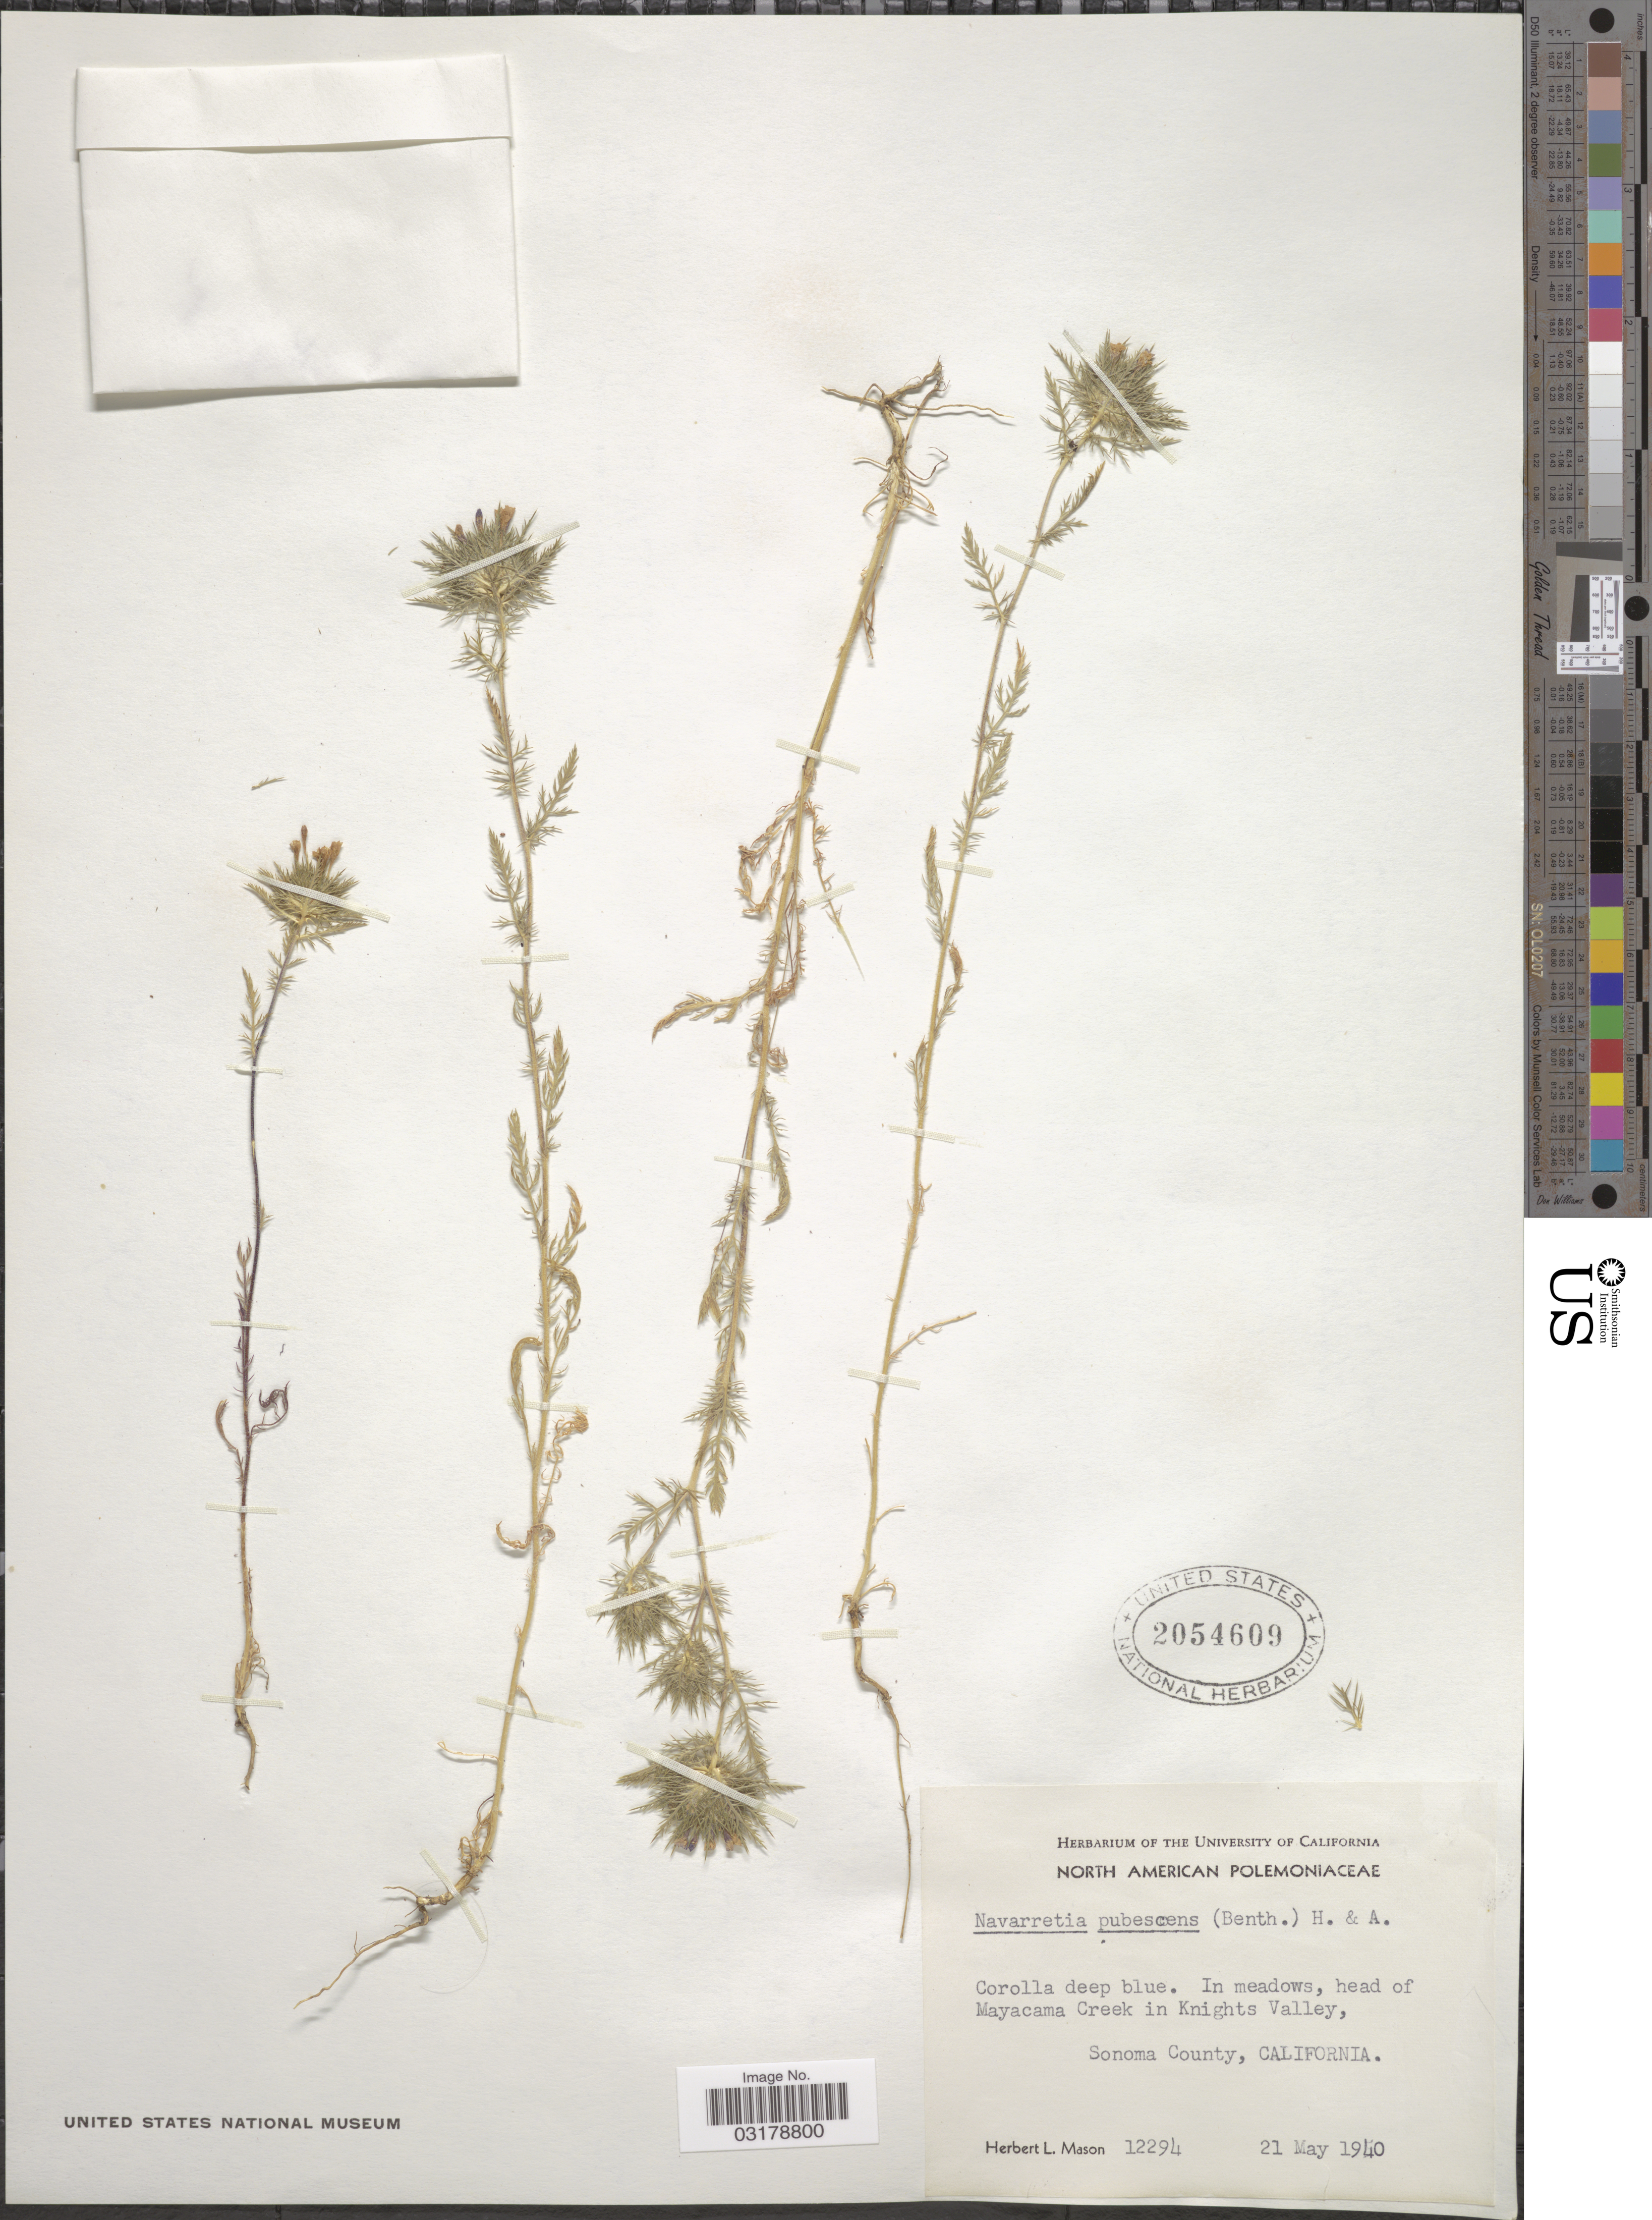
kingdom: Plantae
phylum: Tracheophyta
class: Magnoliopsida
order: Ericales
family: Polemoniaceae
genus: Navarretia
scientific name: Navarretia pubescens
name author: (Benth.) Hook. & Arn.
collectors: H. L. Mason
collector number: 12294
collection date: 1940-05-21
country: United States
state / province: California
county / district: Sonoma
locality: In meadows, head of Mayacama Creek in Knights Valley, Sonoma County.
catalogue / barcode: US 2054609